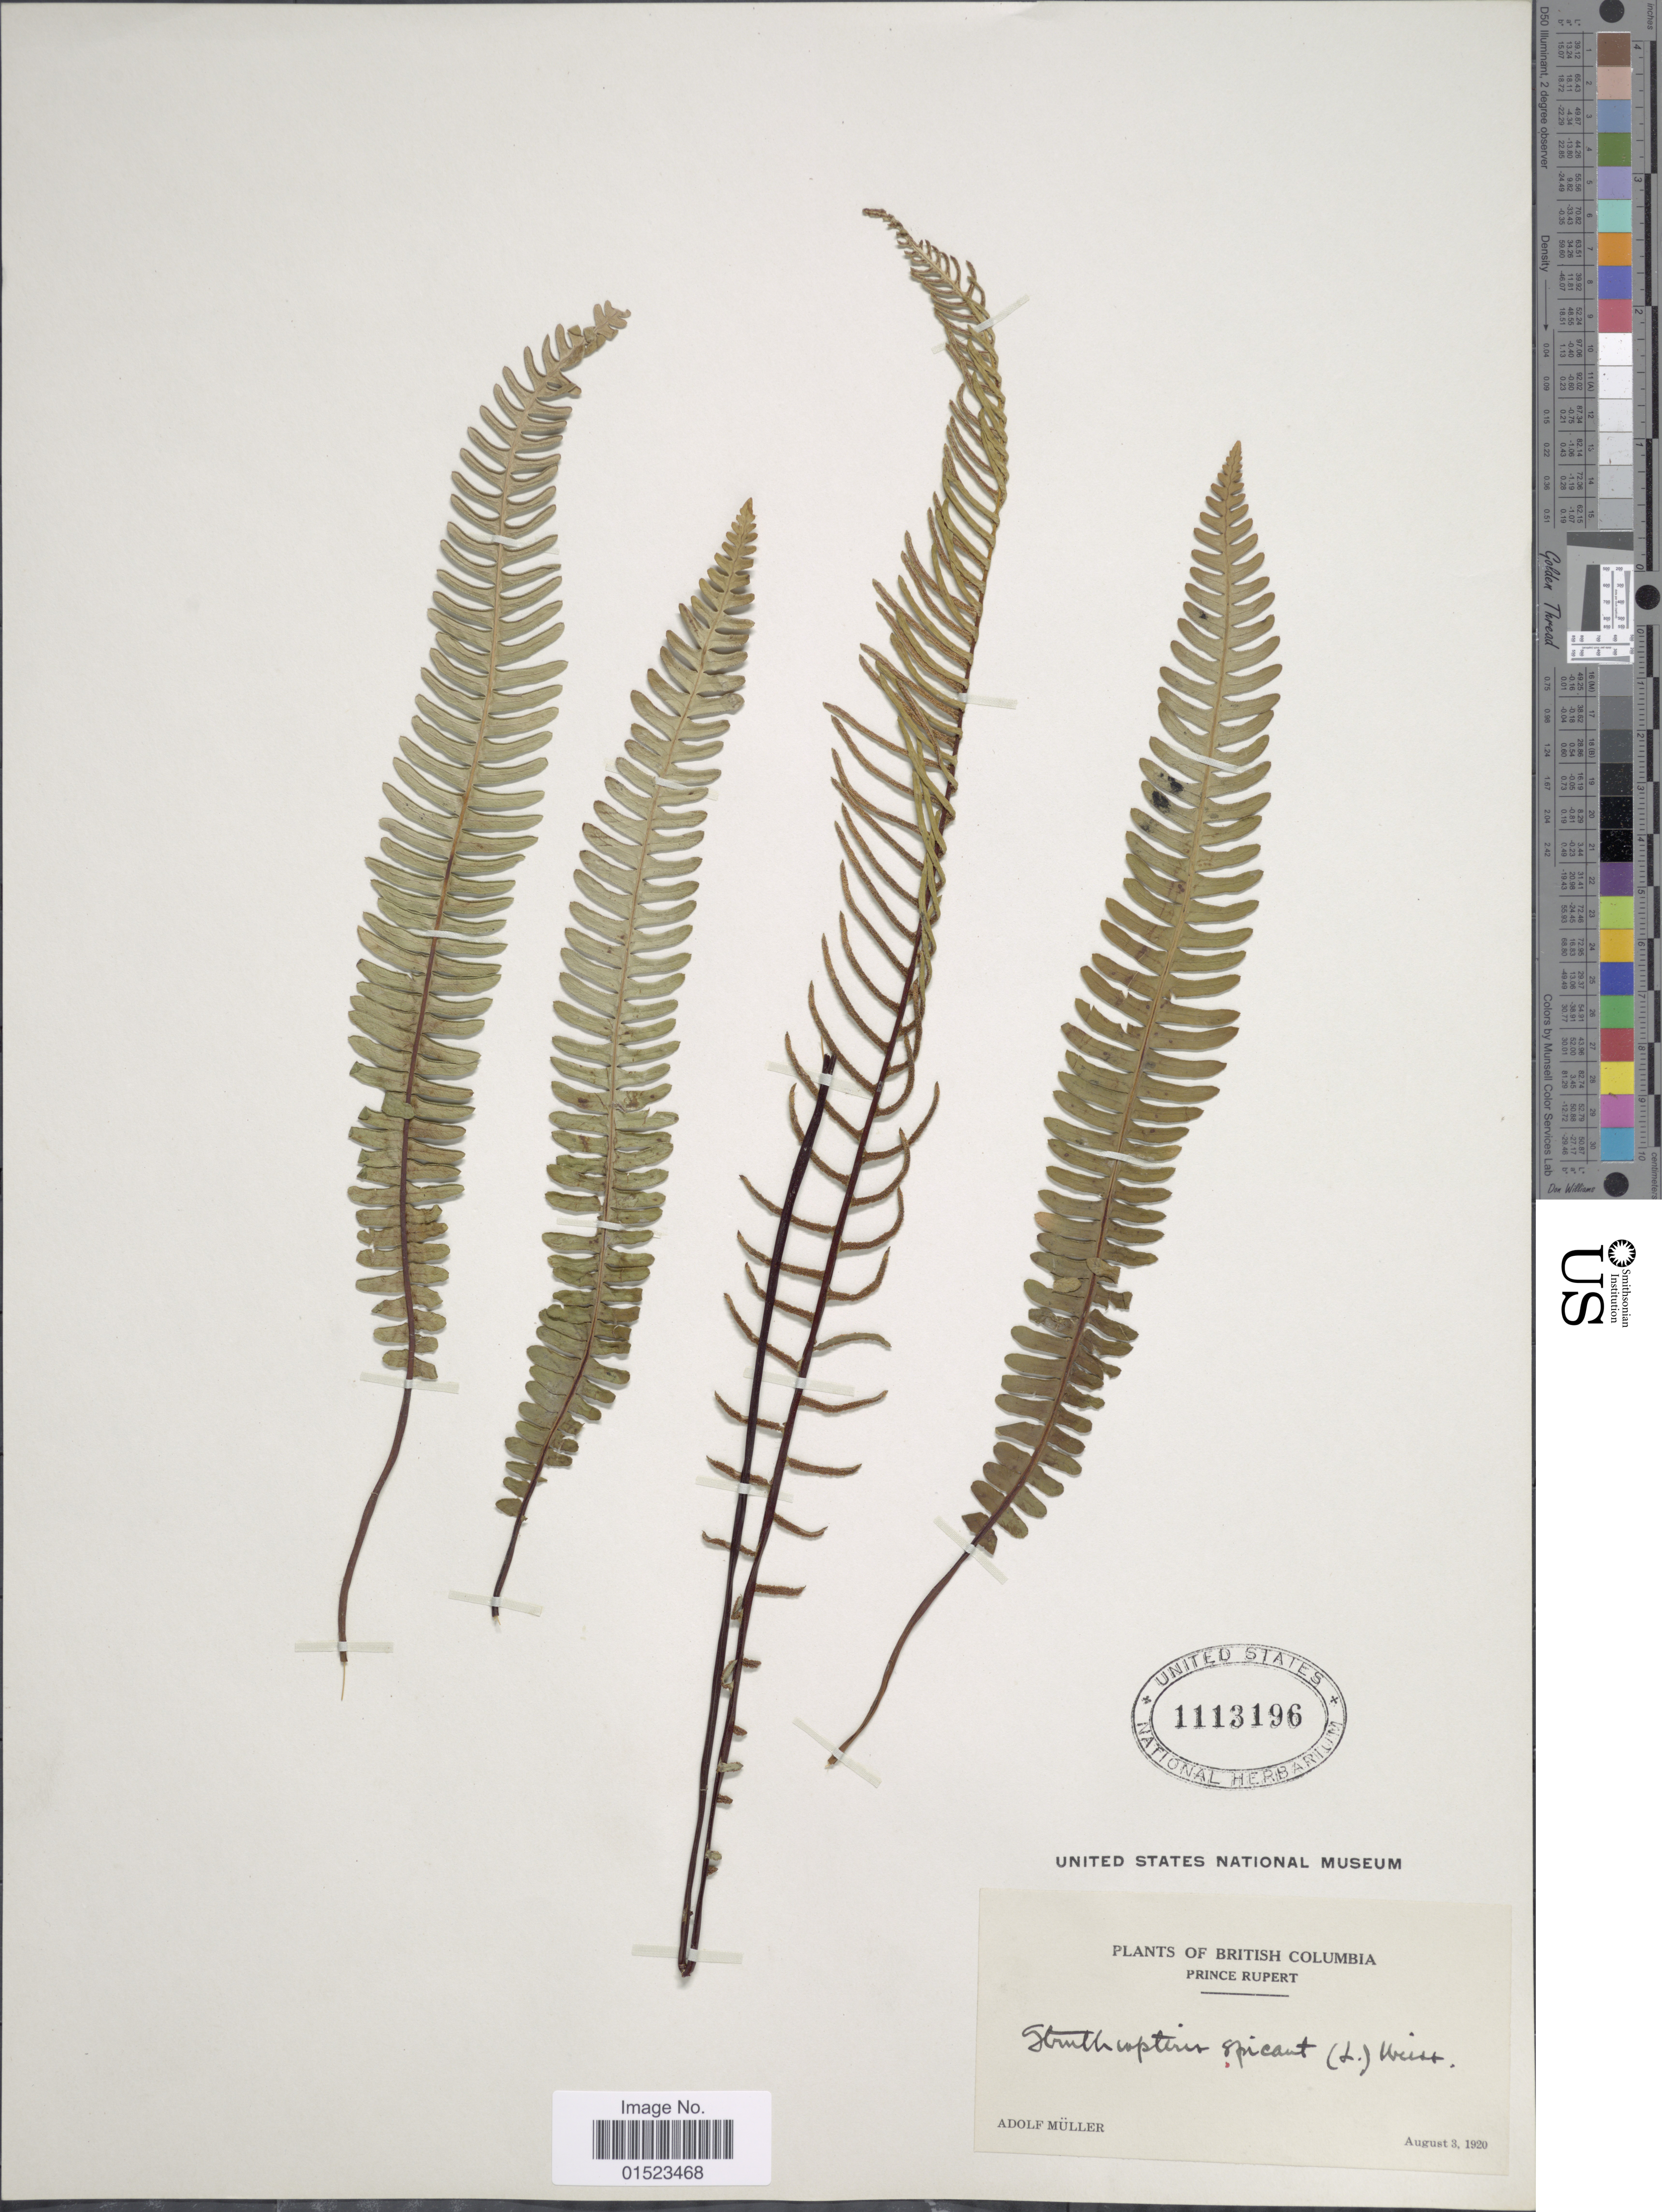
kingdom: Plantae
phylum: Tracheophyta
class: Polypodiopsida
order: Polypodiales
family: Blechnaceae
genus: Blechnum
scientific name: Blechnum spicant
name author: (L.) Sm.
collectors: A. Muller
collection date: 1920-08-03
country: Canada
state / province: British Columbia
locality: Prince Rupert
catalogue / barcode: US 1113196